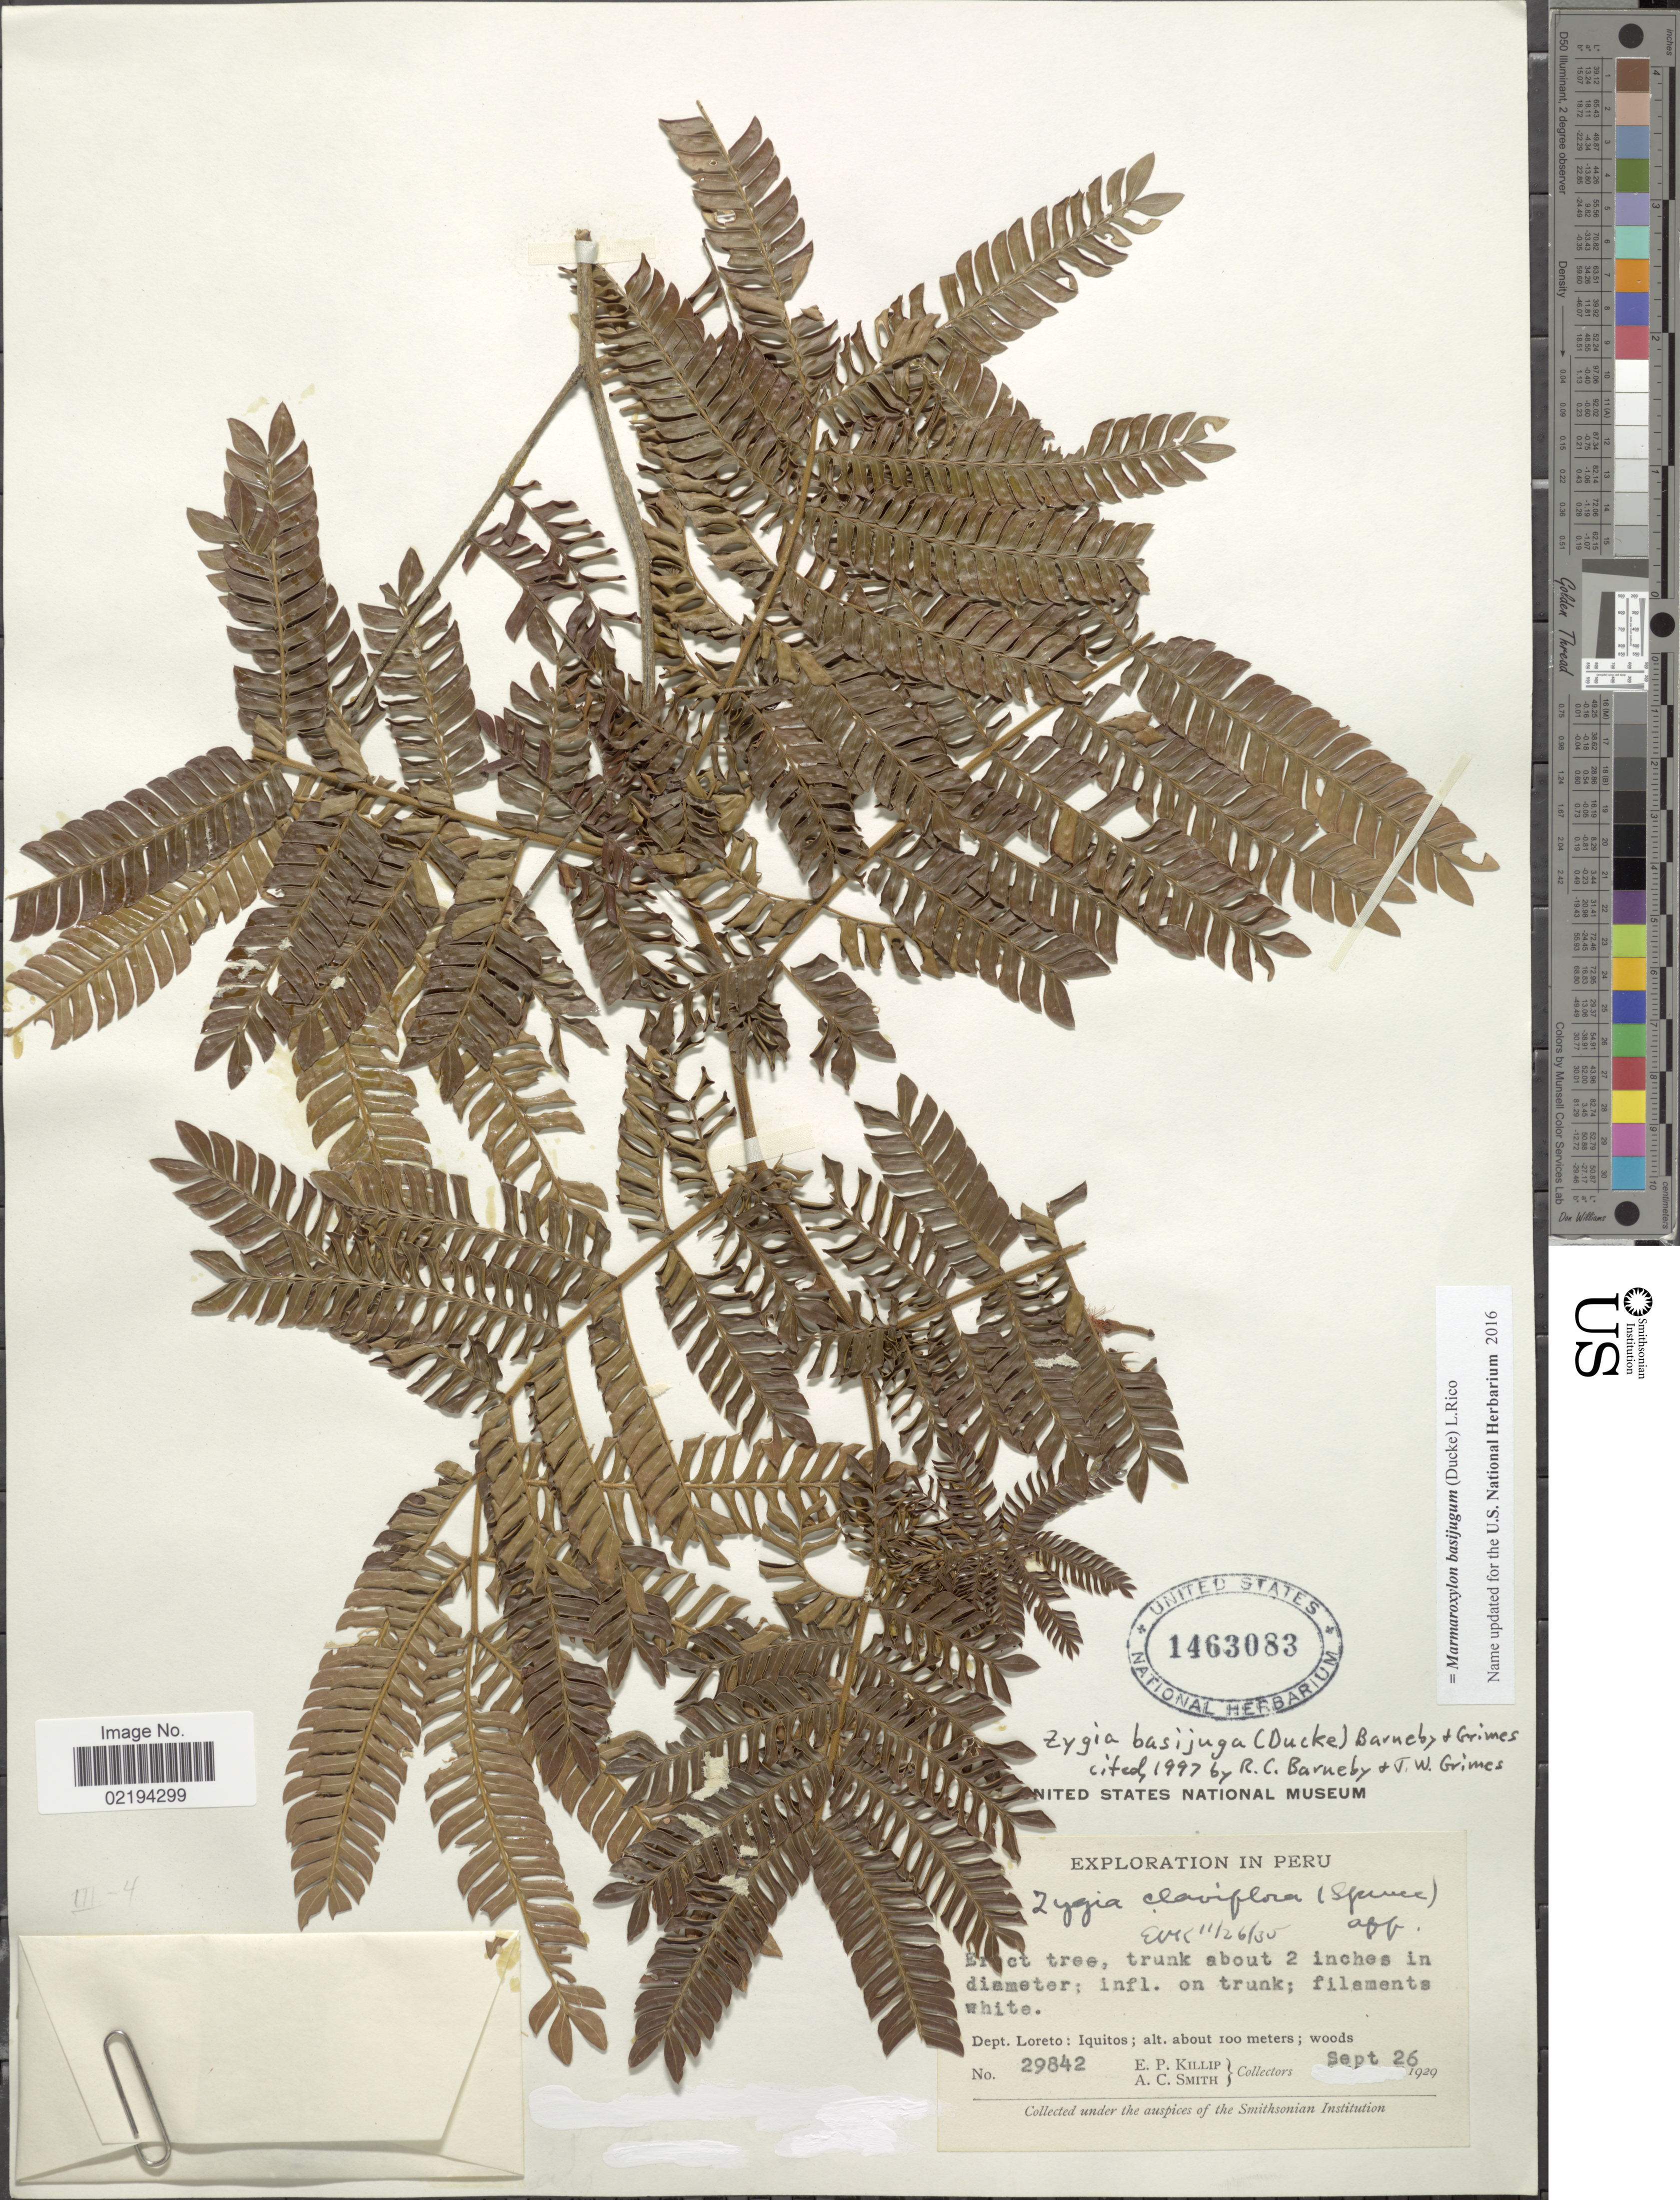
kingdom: Plantae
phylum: Tracheophyta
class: Magnoliopsida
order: Fabales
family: Fabaceae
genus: Zygia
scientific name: Zygia basijuga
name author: (Ducke) Barneby & J.W. Grimes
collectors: E. P. Killip & A. C. Smith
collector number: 29842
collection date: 1929-09-26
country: Peru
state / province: Loreto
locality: Iquitos.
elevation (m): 100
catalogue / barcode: US 1463083